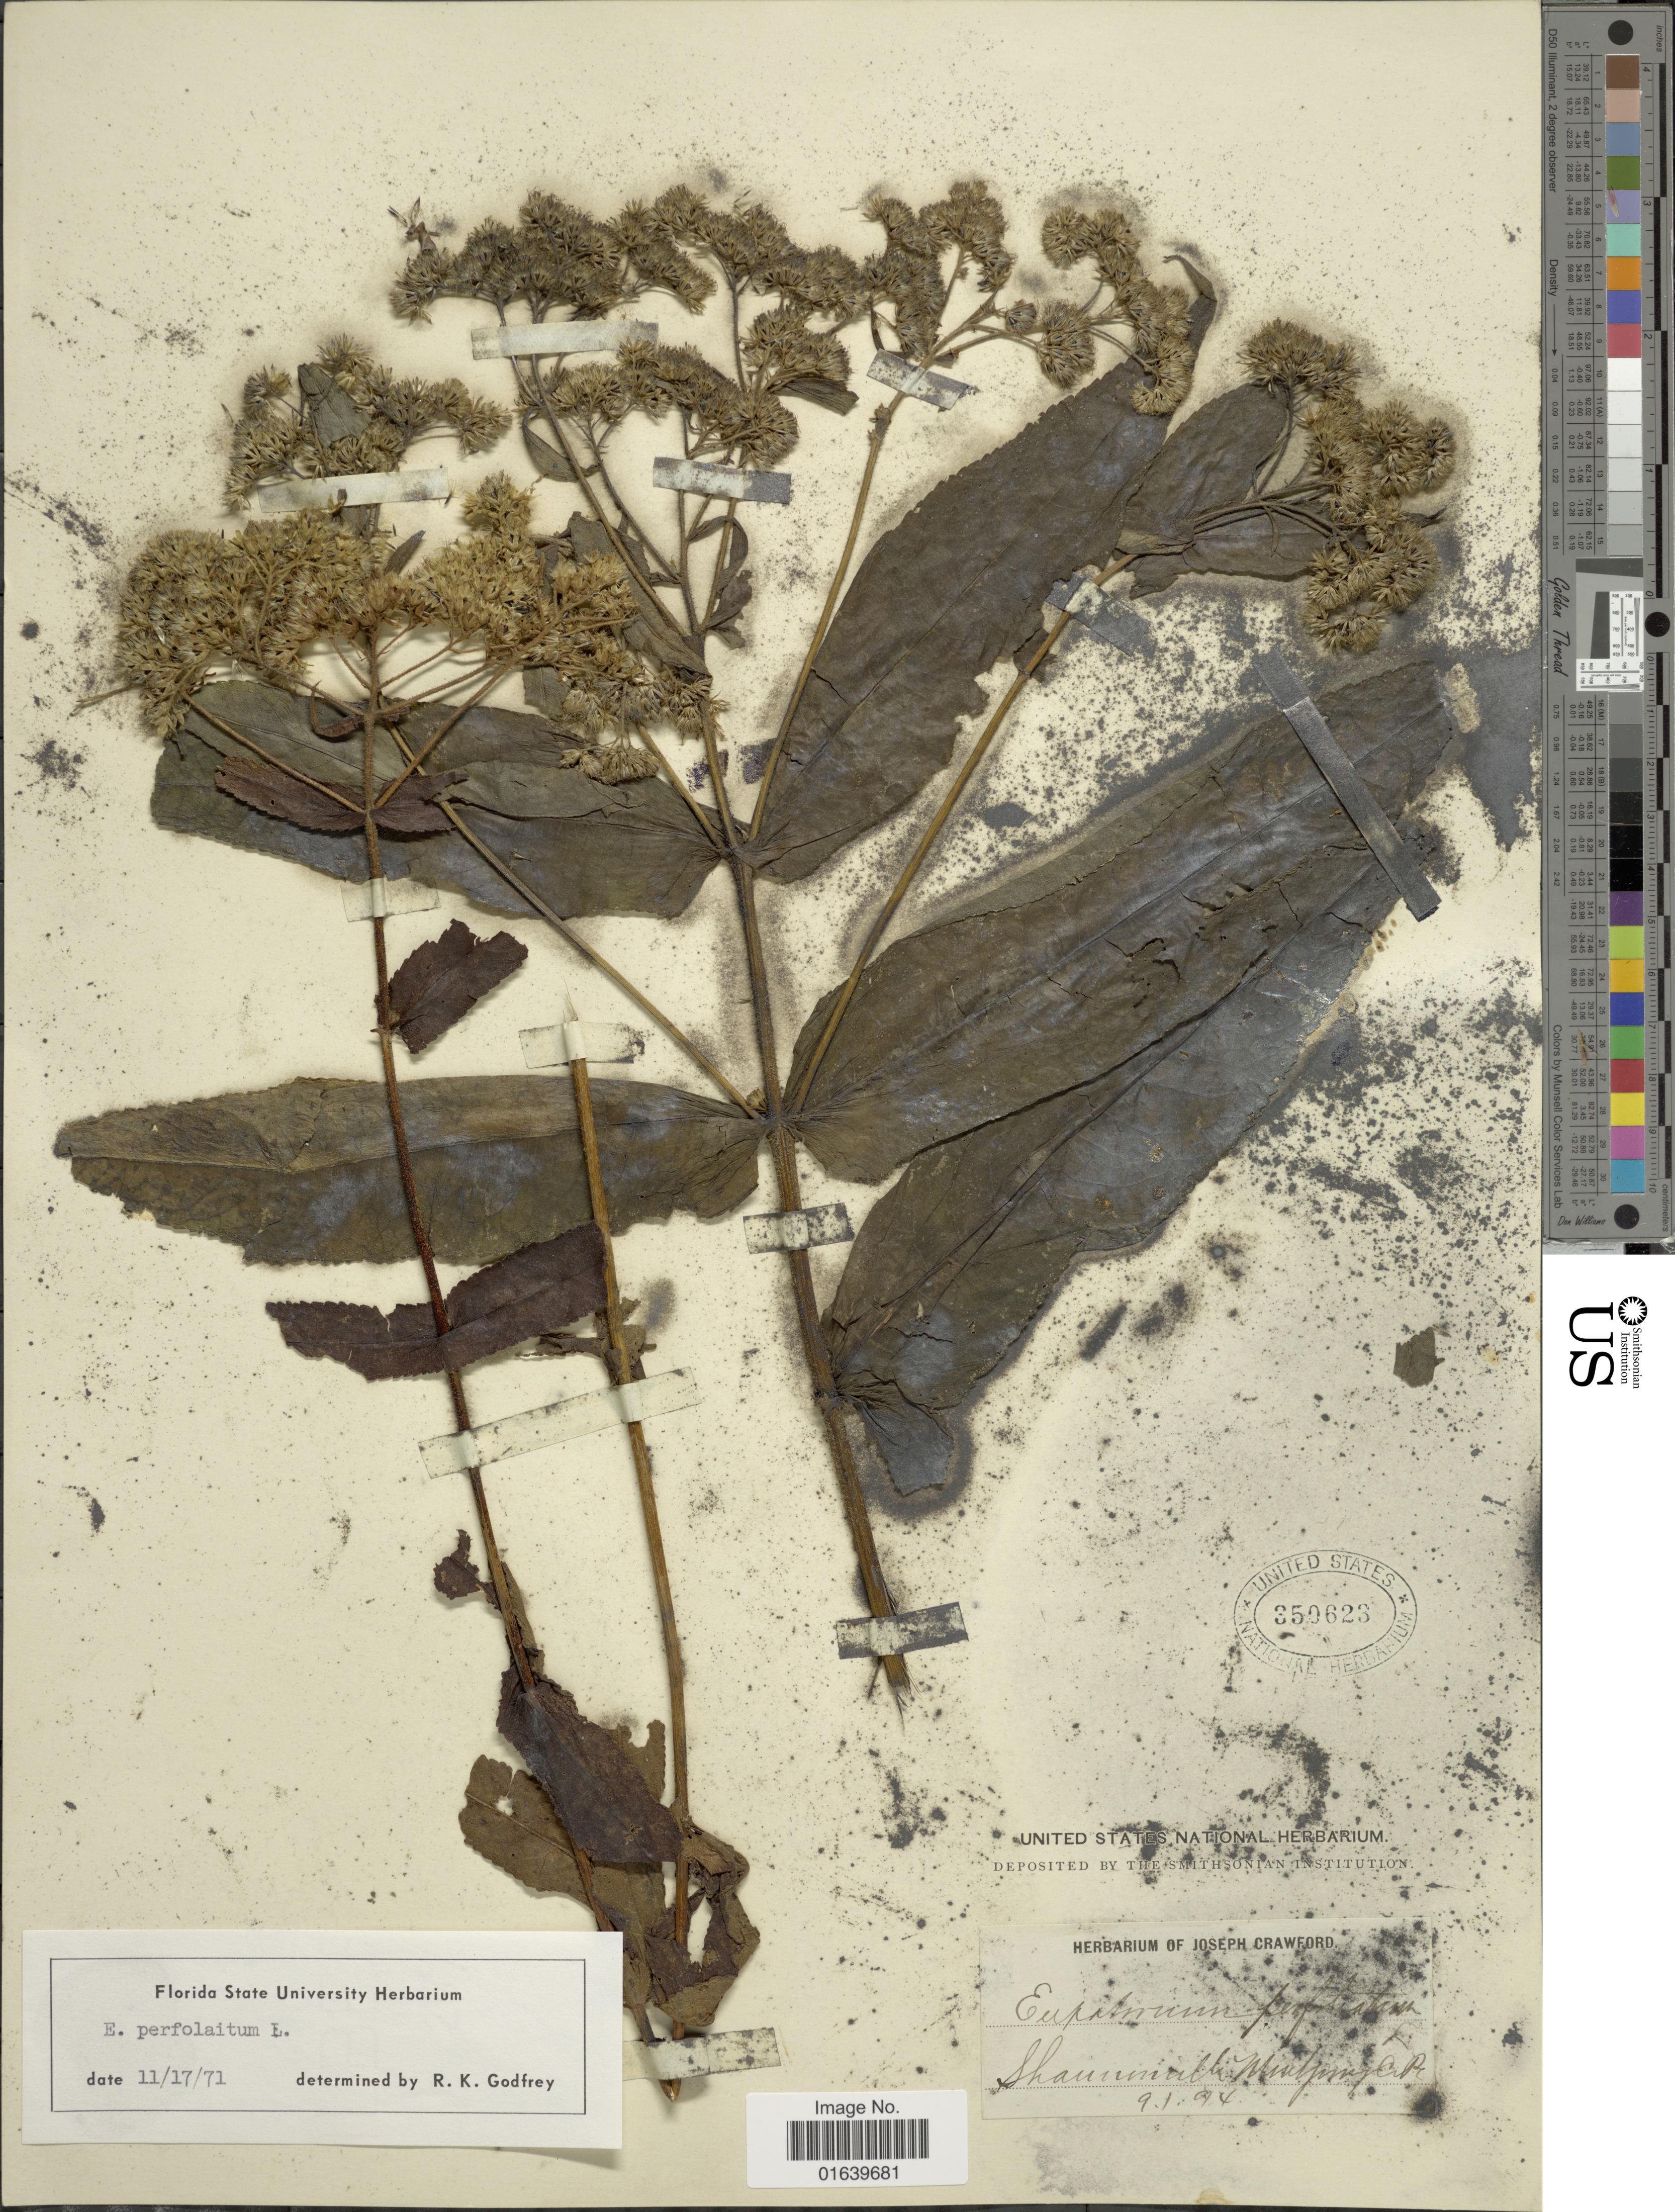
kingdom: Plantae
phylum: Tracheophyta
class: Magnoliopsida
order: Asterales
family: Asteraceae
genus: Eupatorium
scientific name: Eupatorium perfoliatum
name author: L.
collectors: J. Crawford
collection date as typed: Transcribed d/m/y: 1/9/94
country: United States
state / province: Pennsylvania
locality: Shannonville Montgomery Co.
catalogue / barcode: US 350623